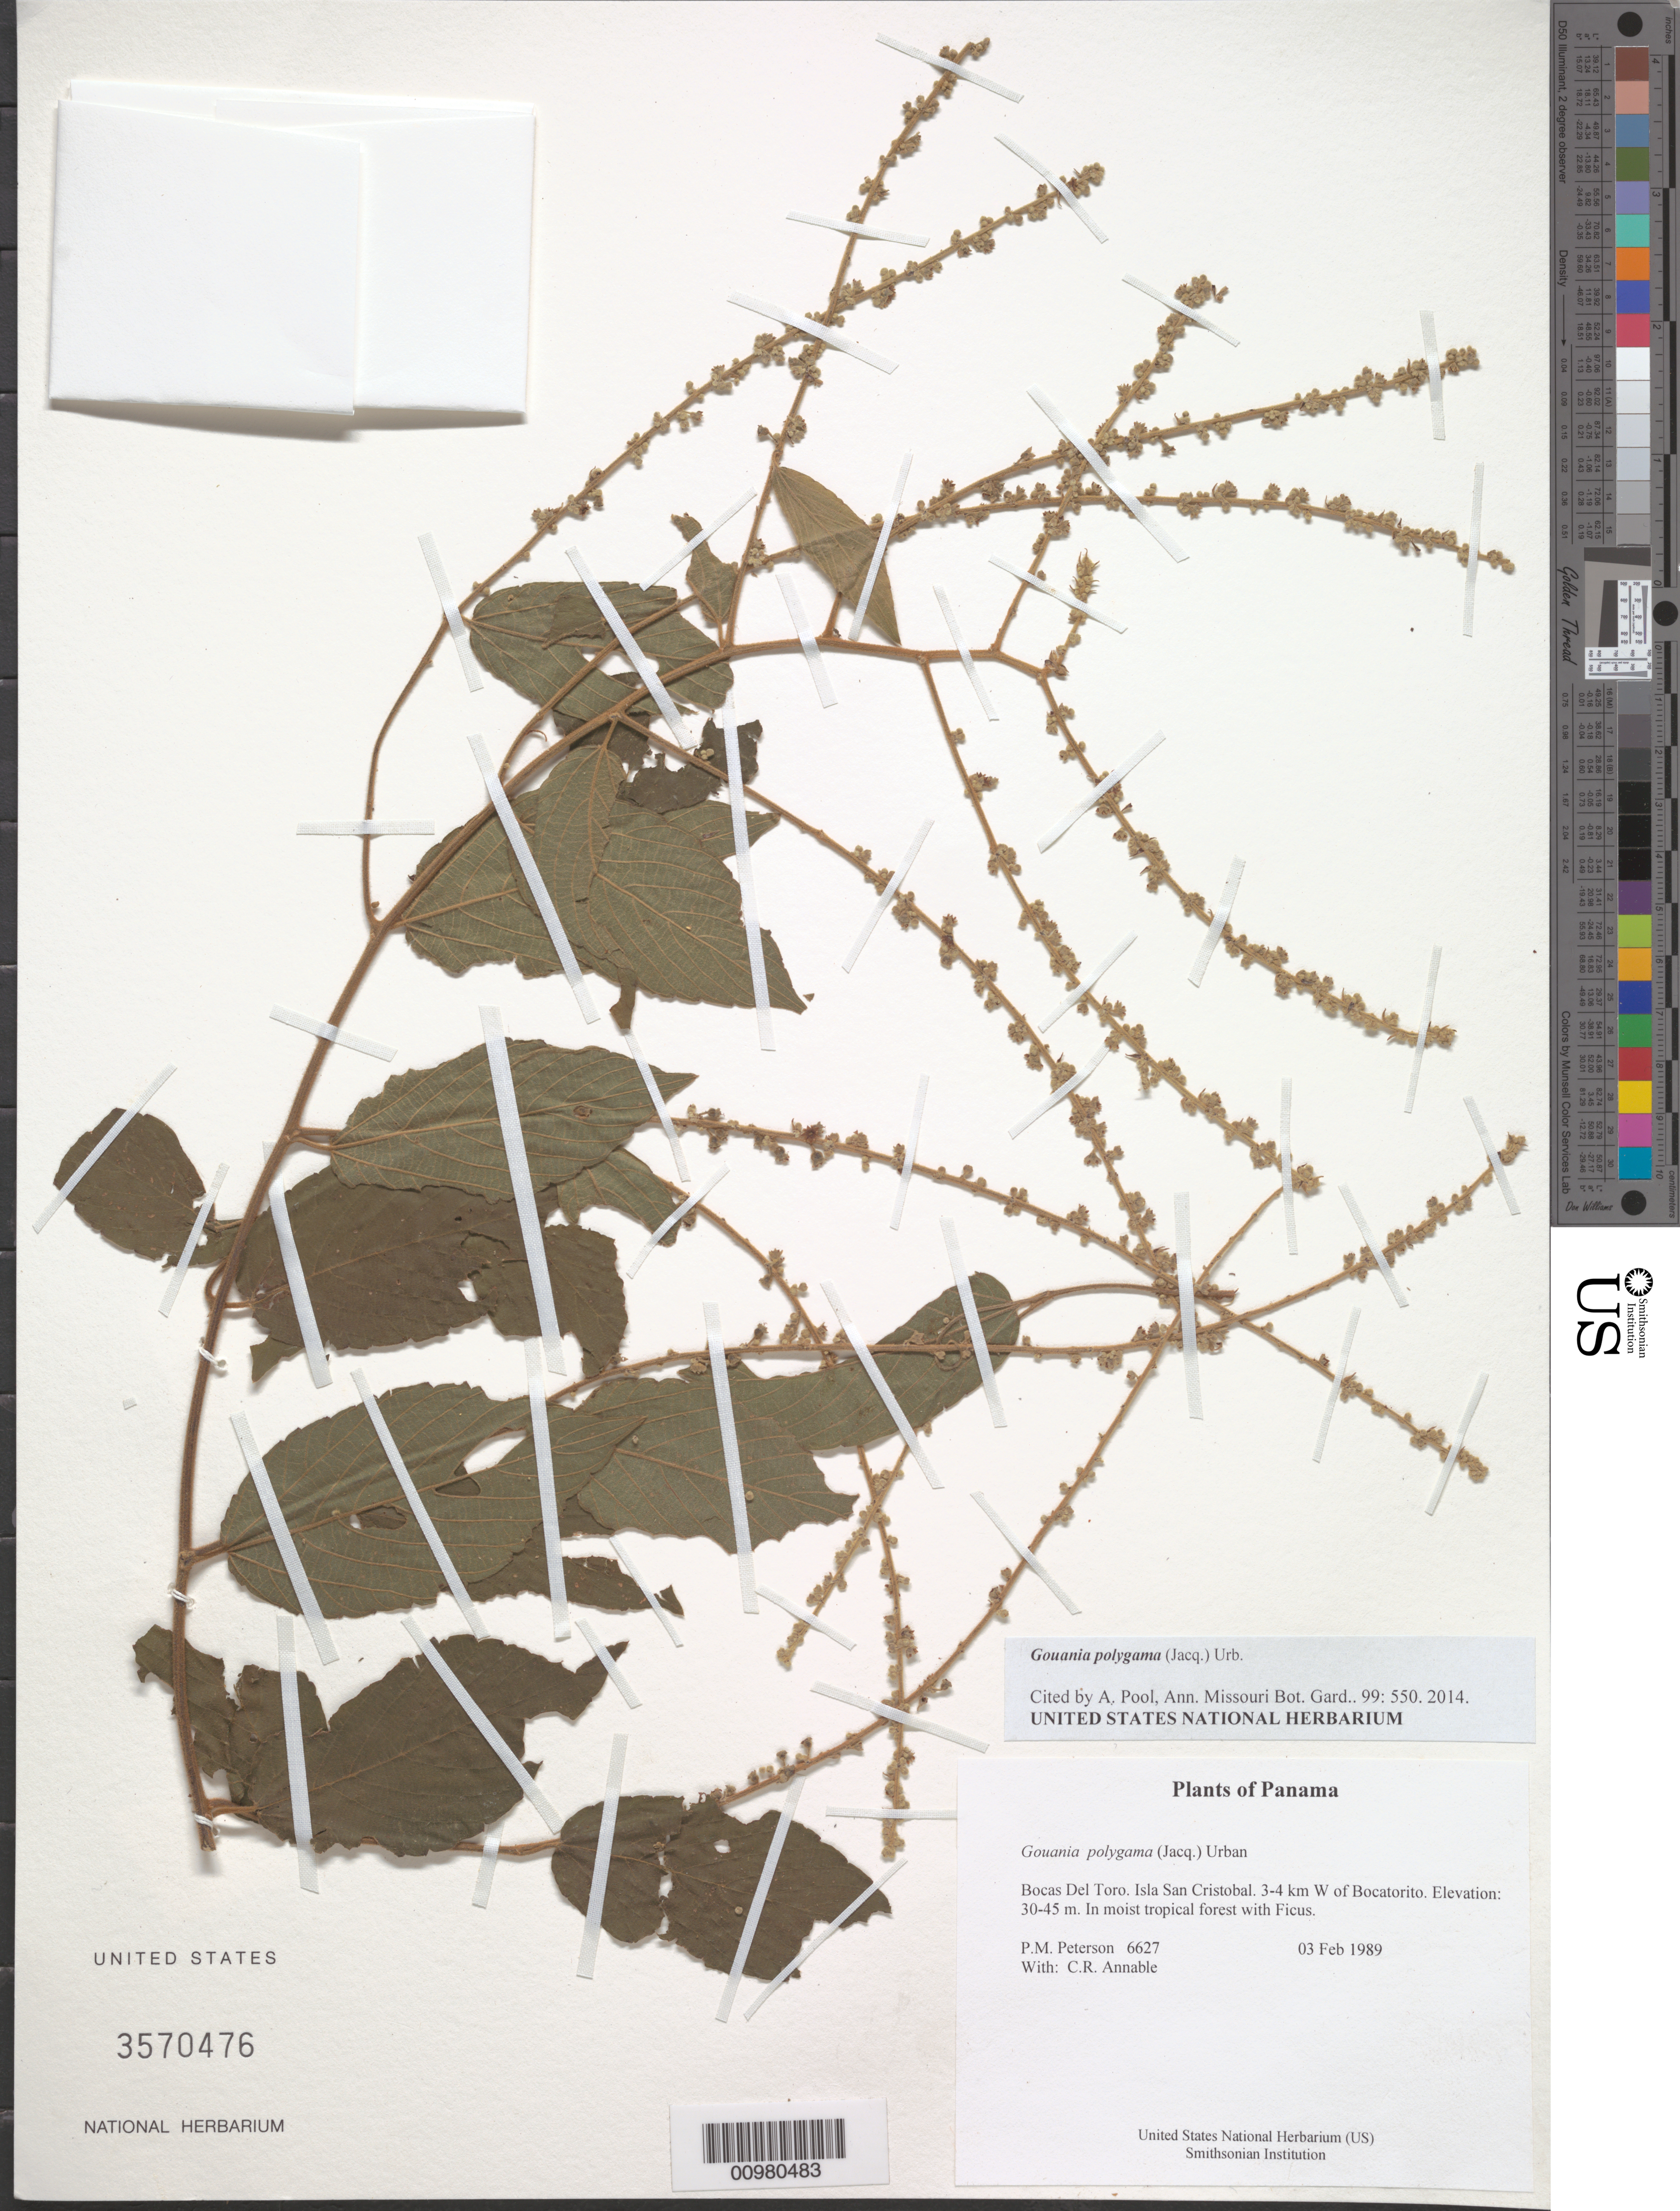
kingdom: Plantae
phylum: Tracheophyta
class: Magnoliopsida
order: Rosales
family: Rhamnaceae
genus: Gouania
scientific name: Gouania polygama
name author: (Jacq.) Urb.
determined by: Liesner, R. L.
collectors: P. M. Peterson & C. R. Annable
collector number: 06627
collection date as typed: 03 Feb 1989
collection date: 1989-02-03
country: Panama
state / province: Bocas del Toro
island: San Cristobal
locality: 3-4 km W of Bocatorito.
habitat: In moist tropical forest with Ficus.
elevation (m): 30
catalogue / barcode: US 3570476